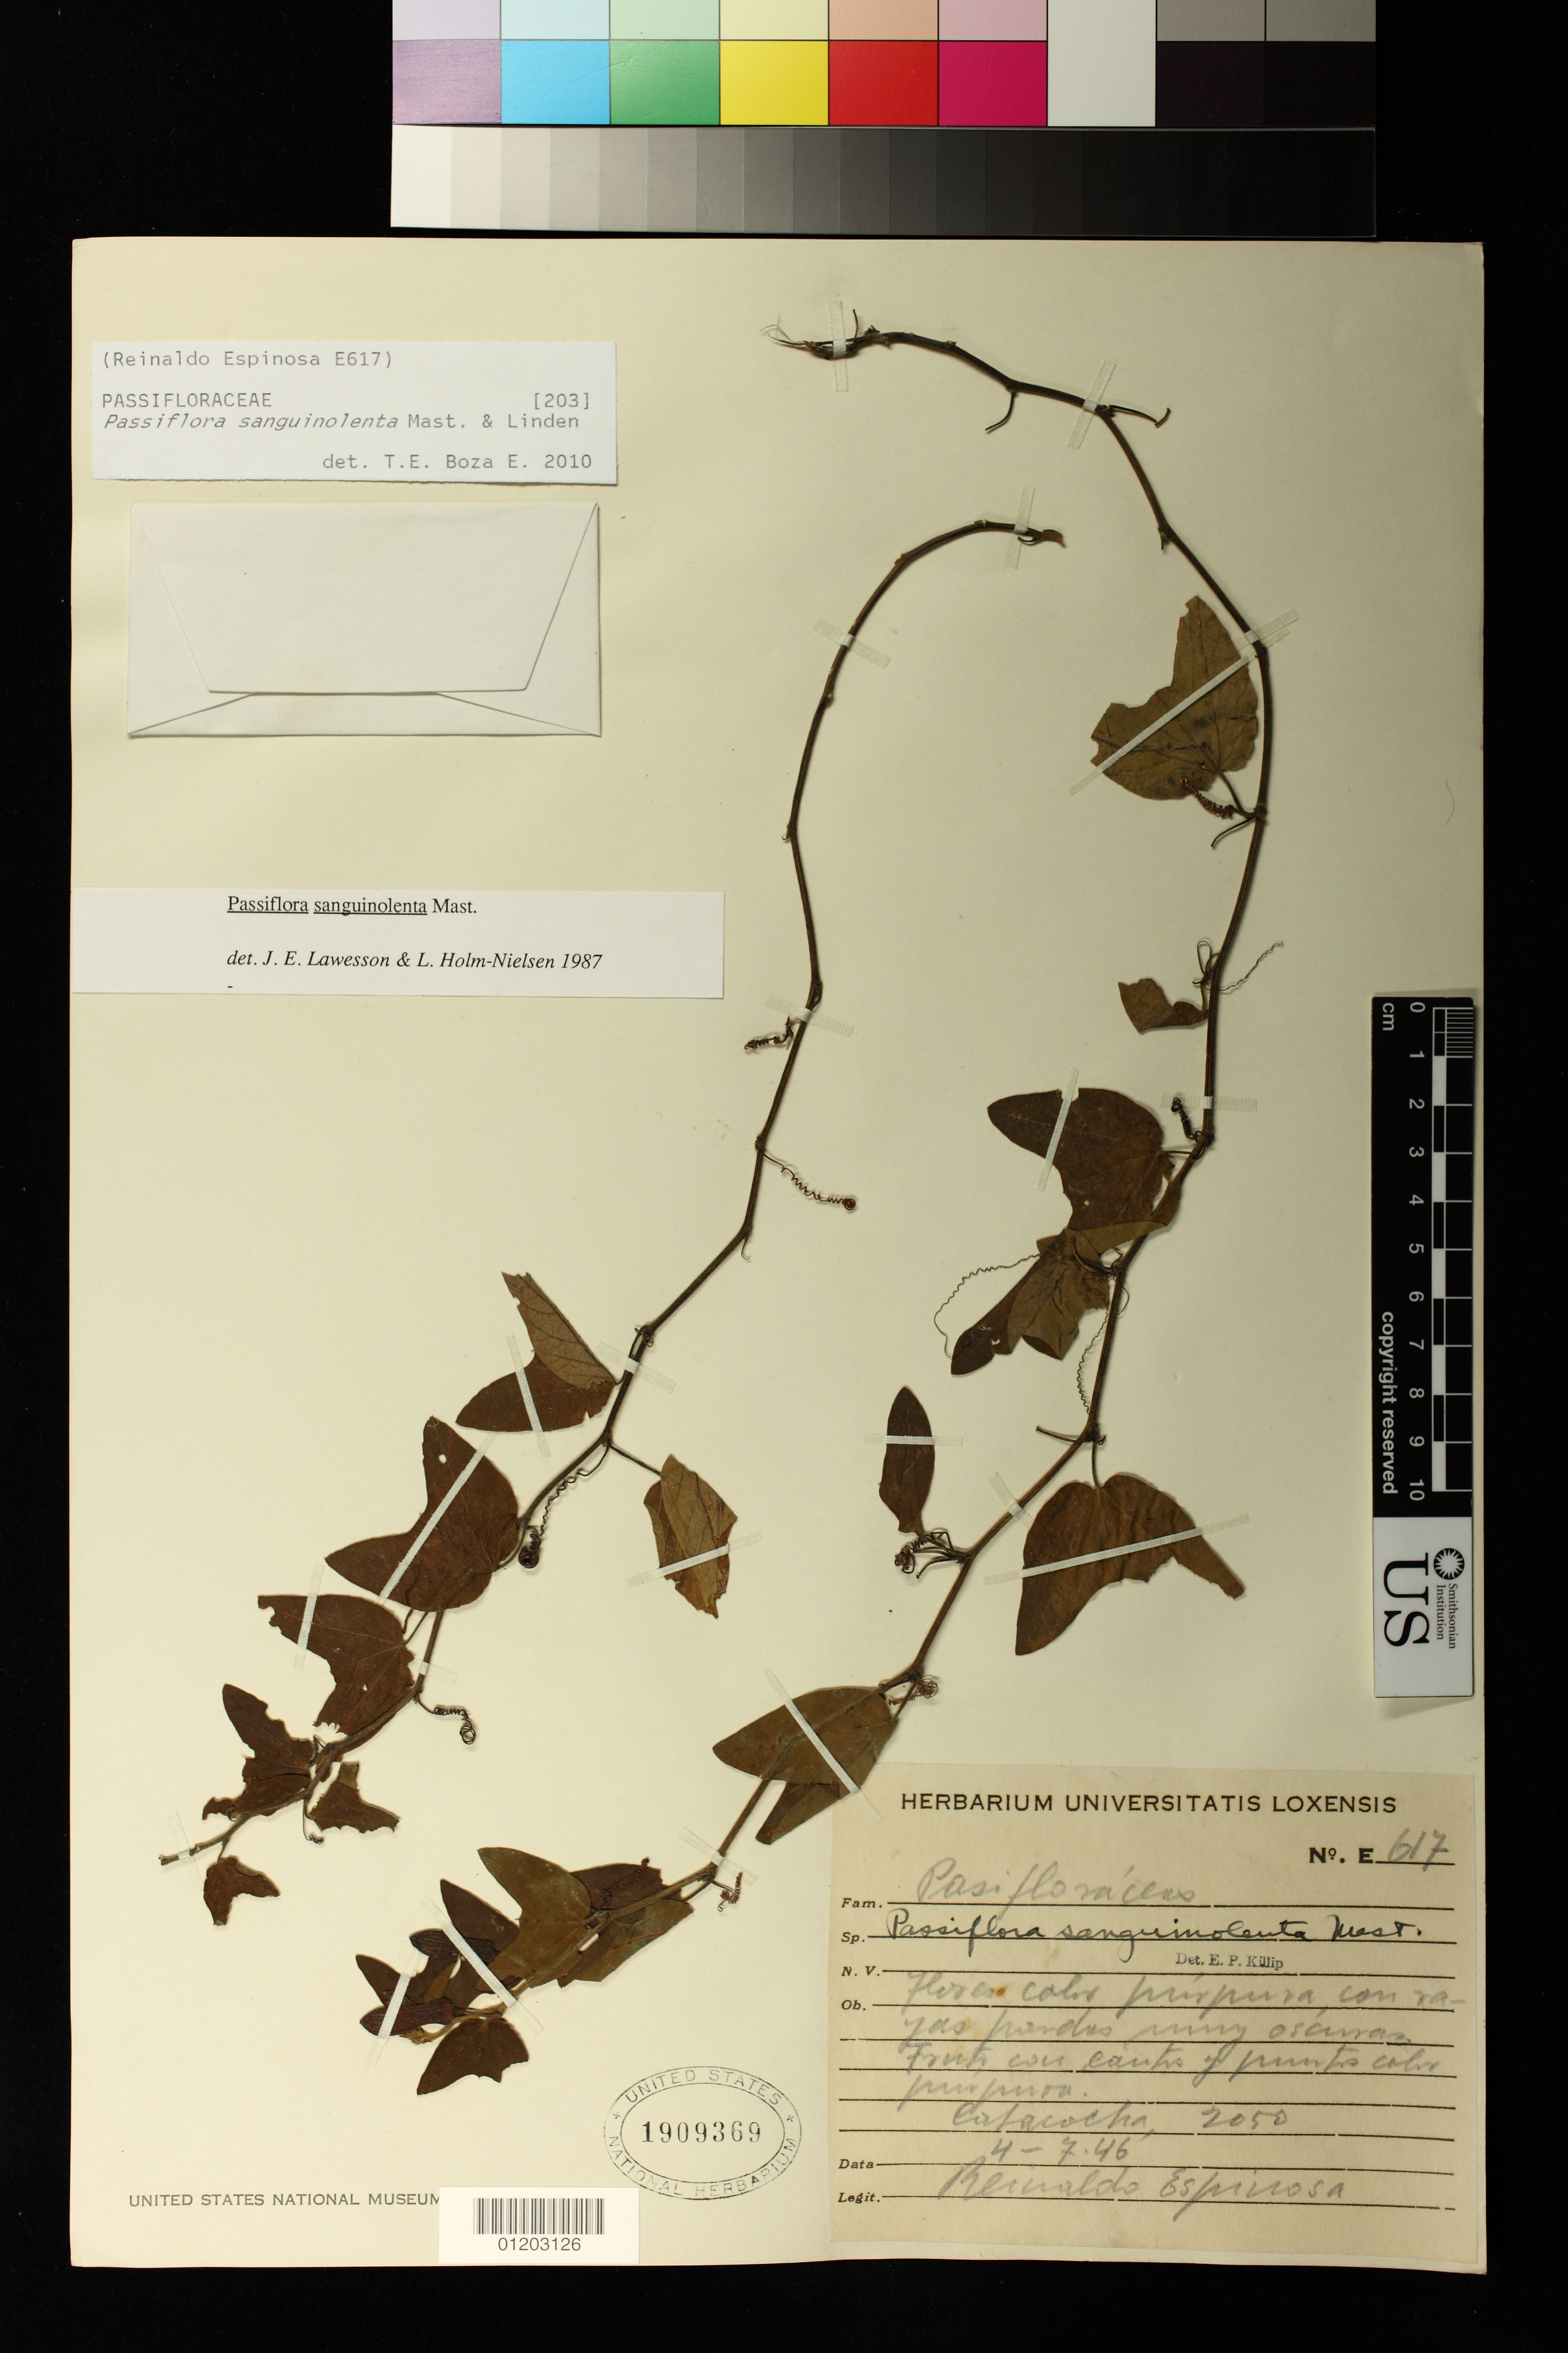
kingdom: Plantae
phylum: Tracheophyta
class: Magnoliopsida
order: Malpighiales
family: Passifloraceae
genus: Passiflora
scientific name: Passiflora sanguinolenta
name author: Mast. & Linden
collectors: R. Espinosa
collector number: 617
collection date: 1946-04-07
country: Ecuador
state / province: Loja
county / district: Paltas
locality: Catacocha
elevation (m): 625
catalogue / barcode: US 1909369